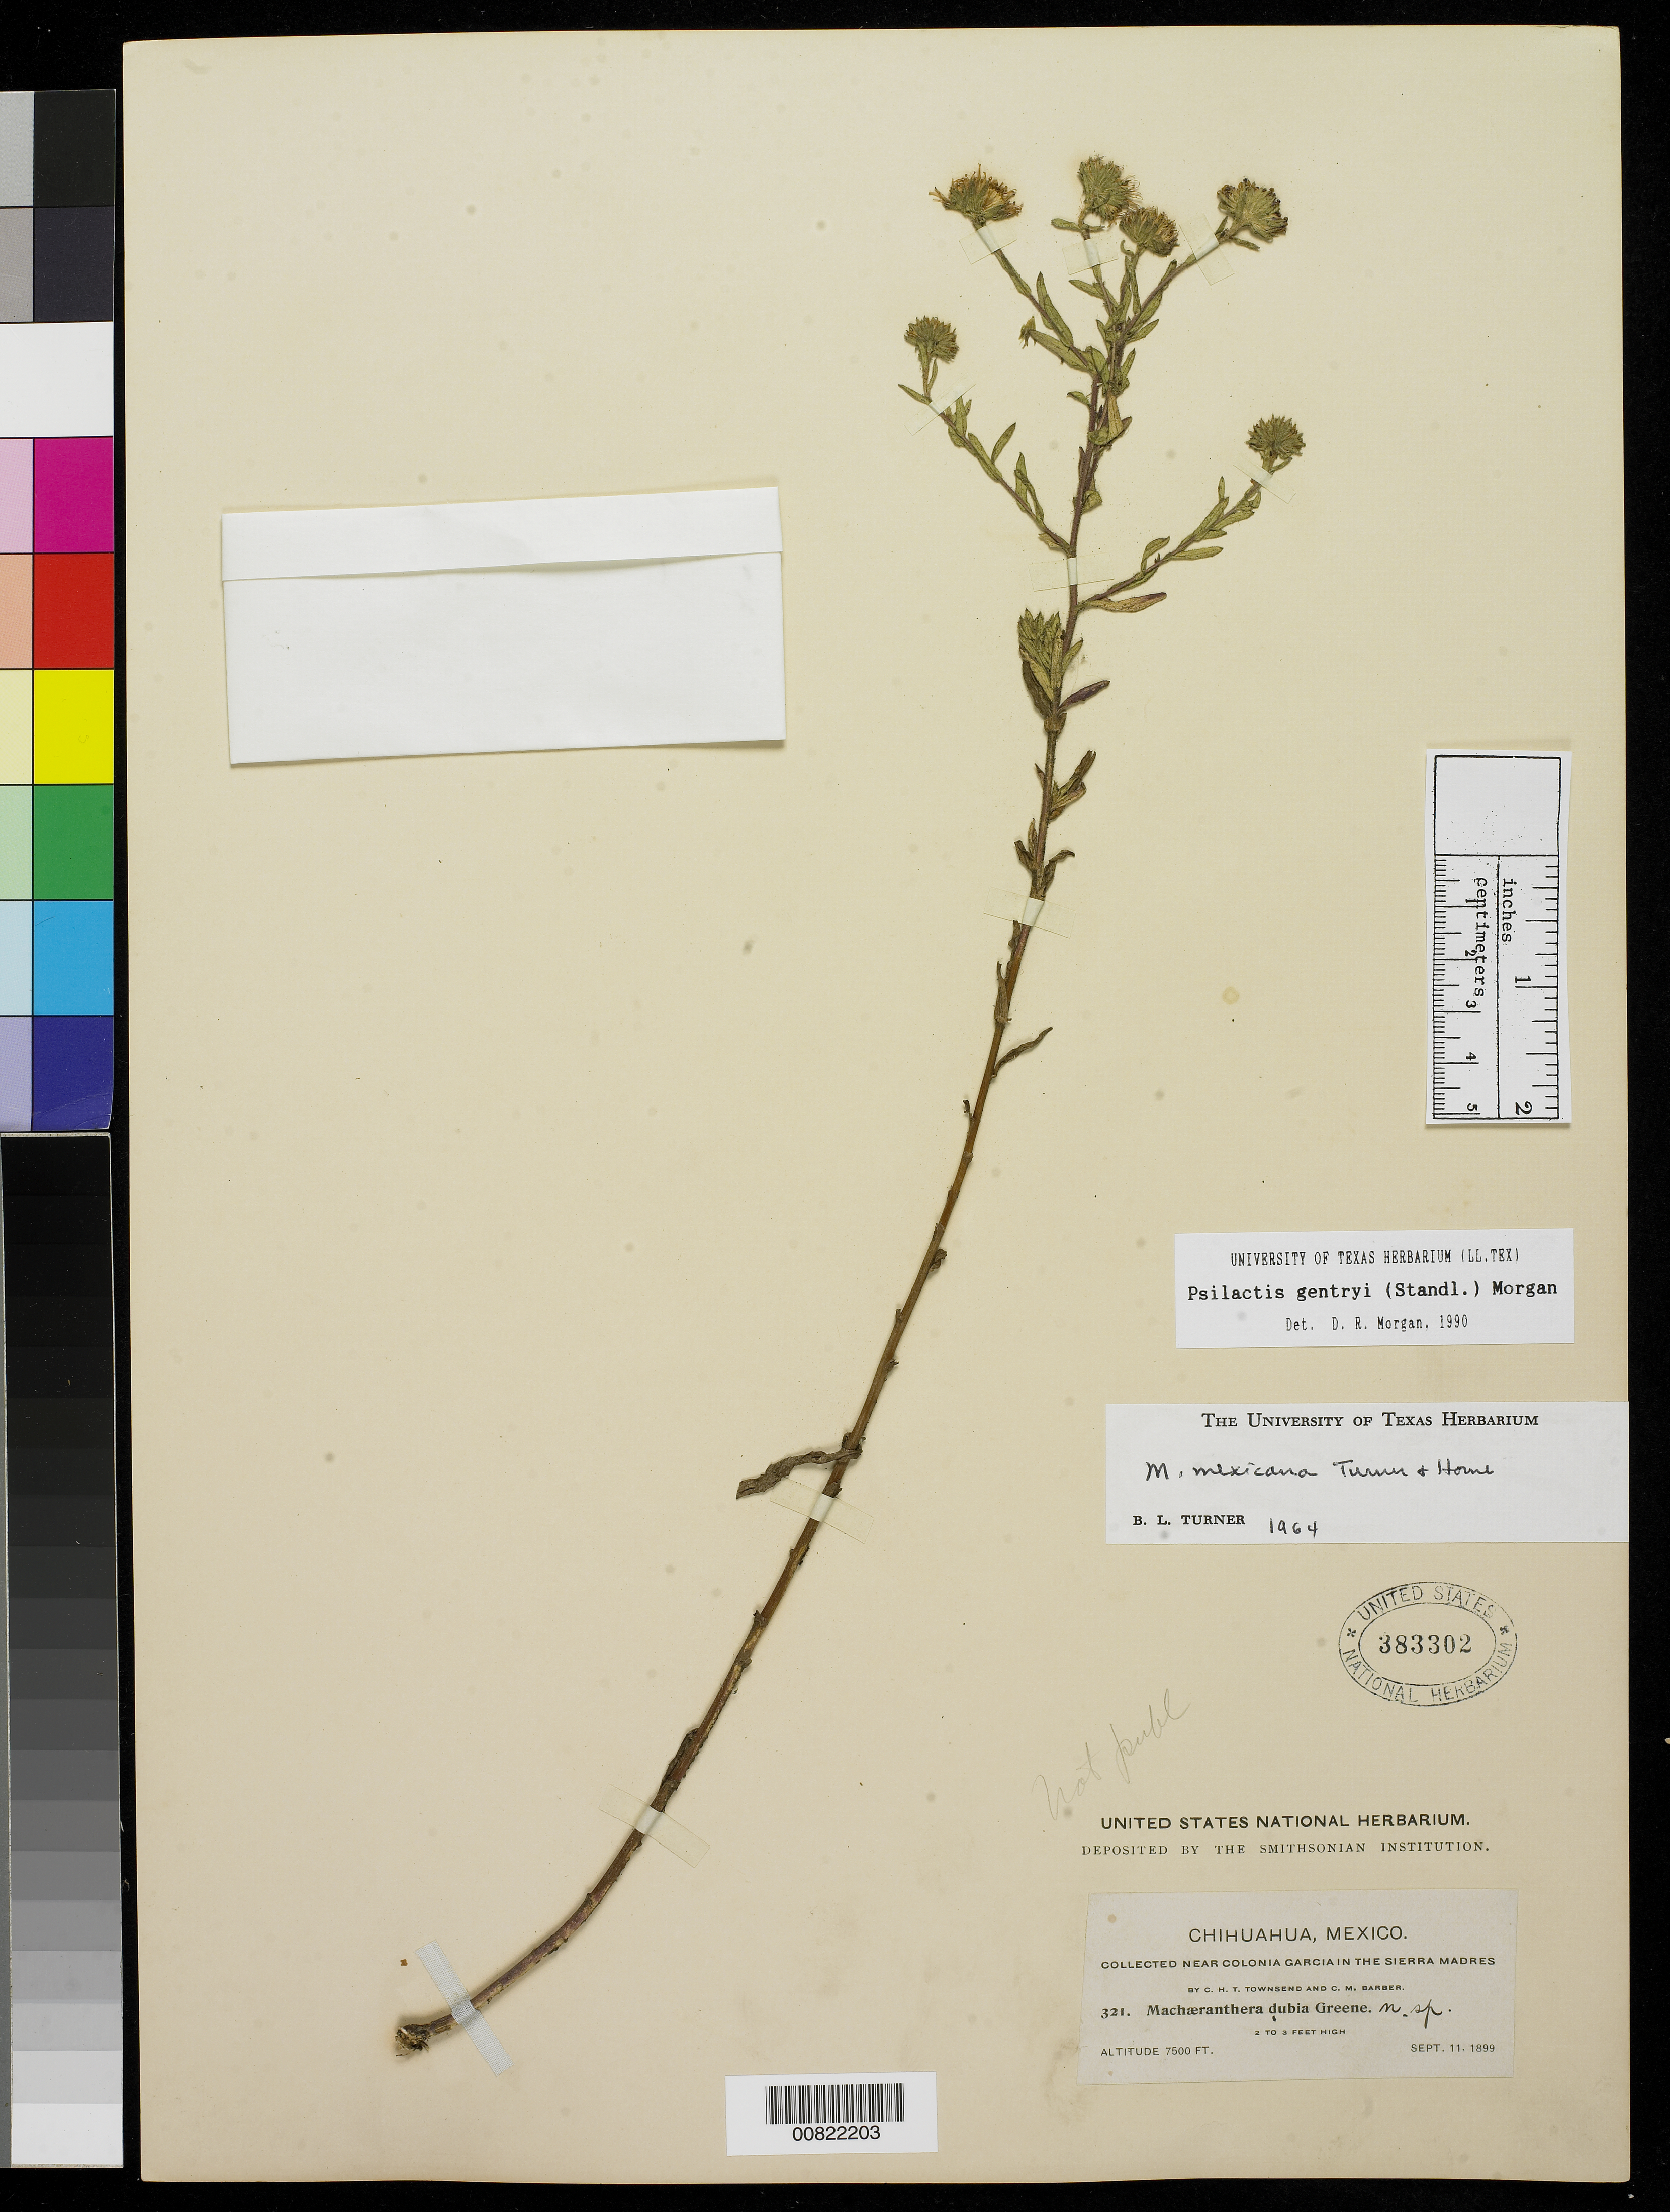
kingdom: Plantae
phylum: Tracheophyta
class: Magnoliopsida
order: Asterales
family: Asteraceae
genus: Psilactis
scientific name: Psilactis gentryi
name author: (Standl.) Morgan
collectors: C. H. T. Townsend & C. Barber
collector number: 321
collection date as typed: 11 Sep 1899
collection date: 1899-09-11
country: Mexico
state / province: Chihuahua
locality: Near Colonia García in the Sierra Madre, Chihuahua.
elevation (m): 2286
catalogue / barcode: US 383302